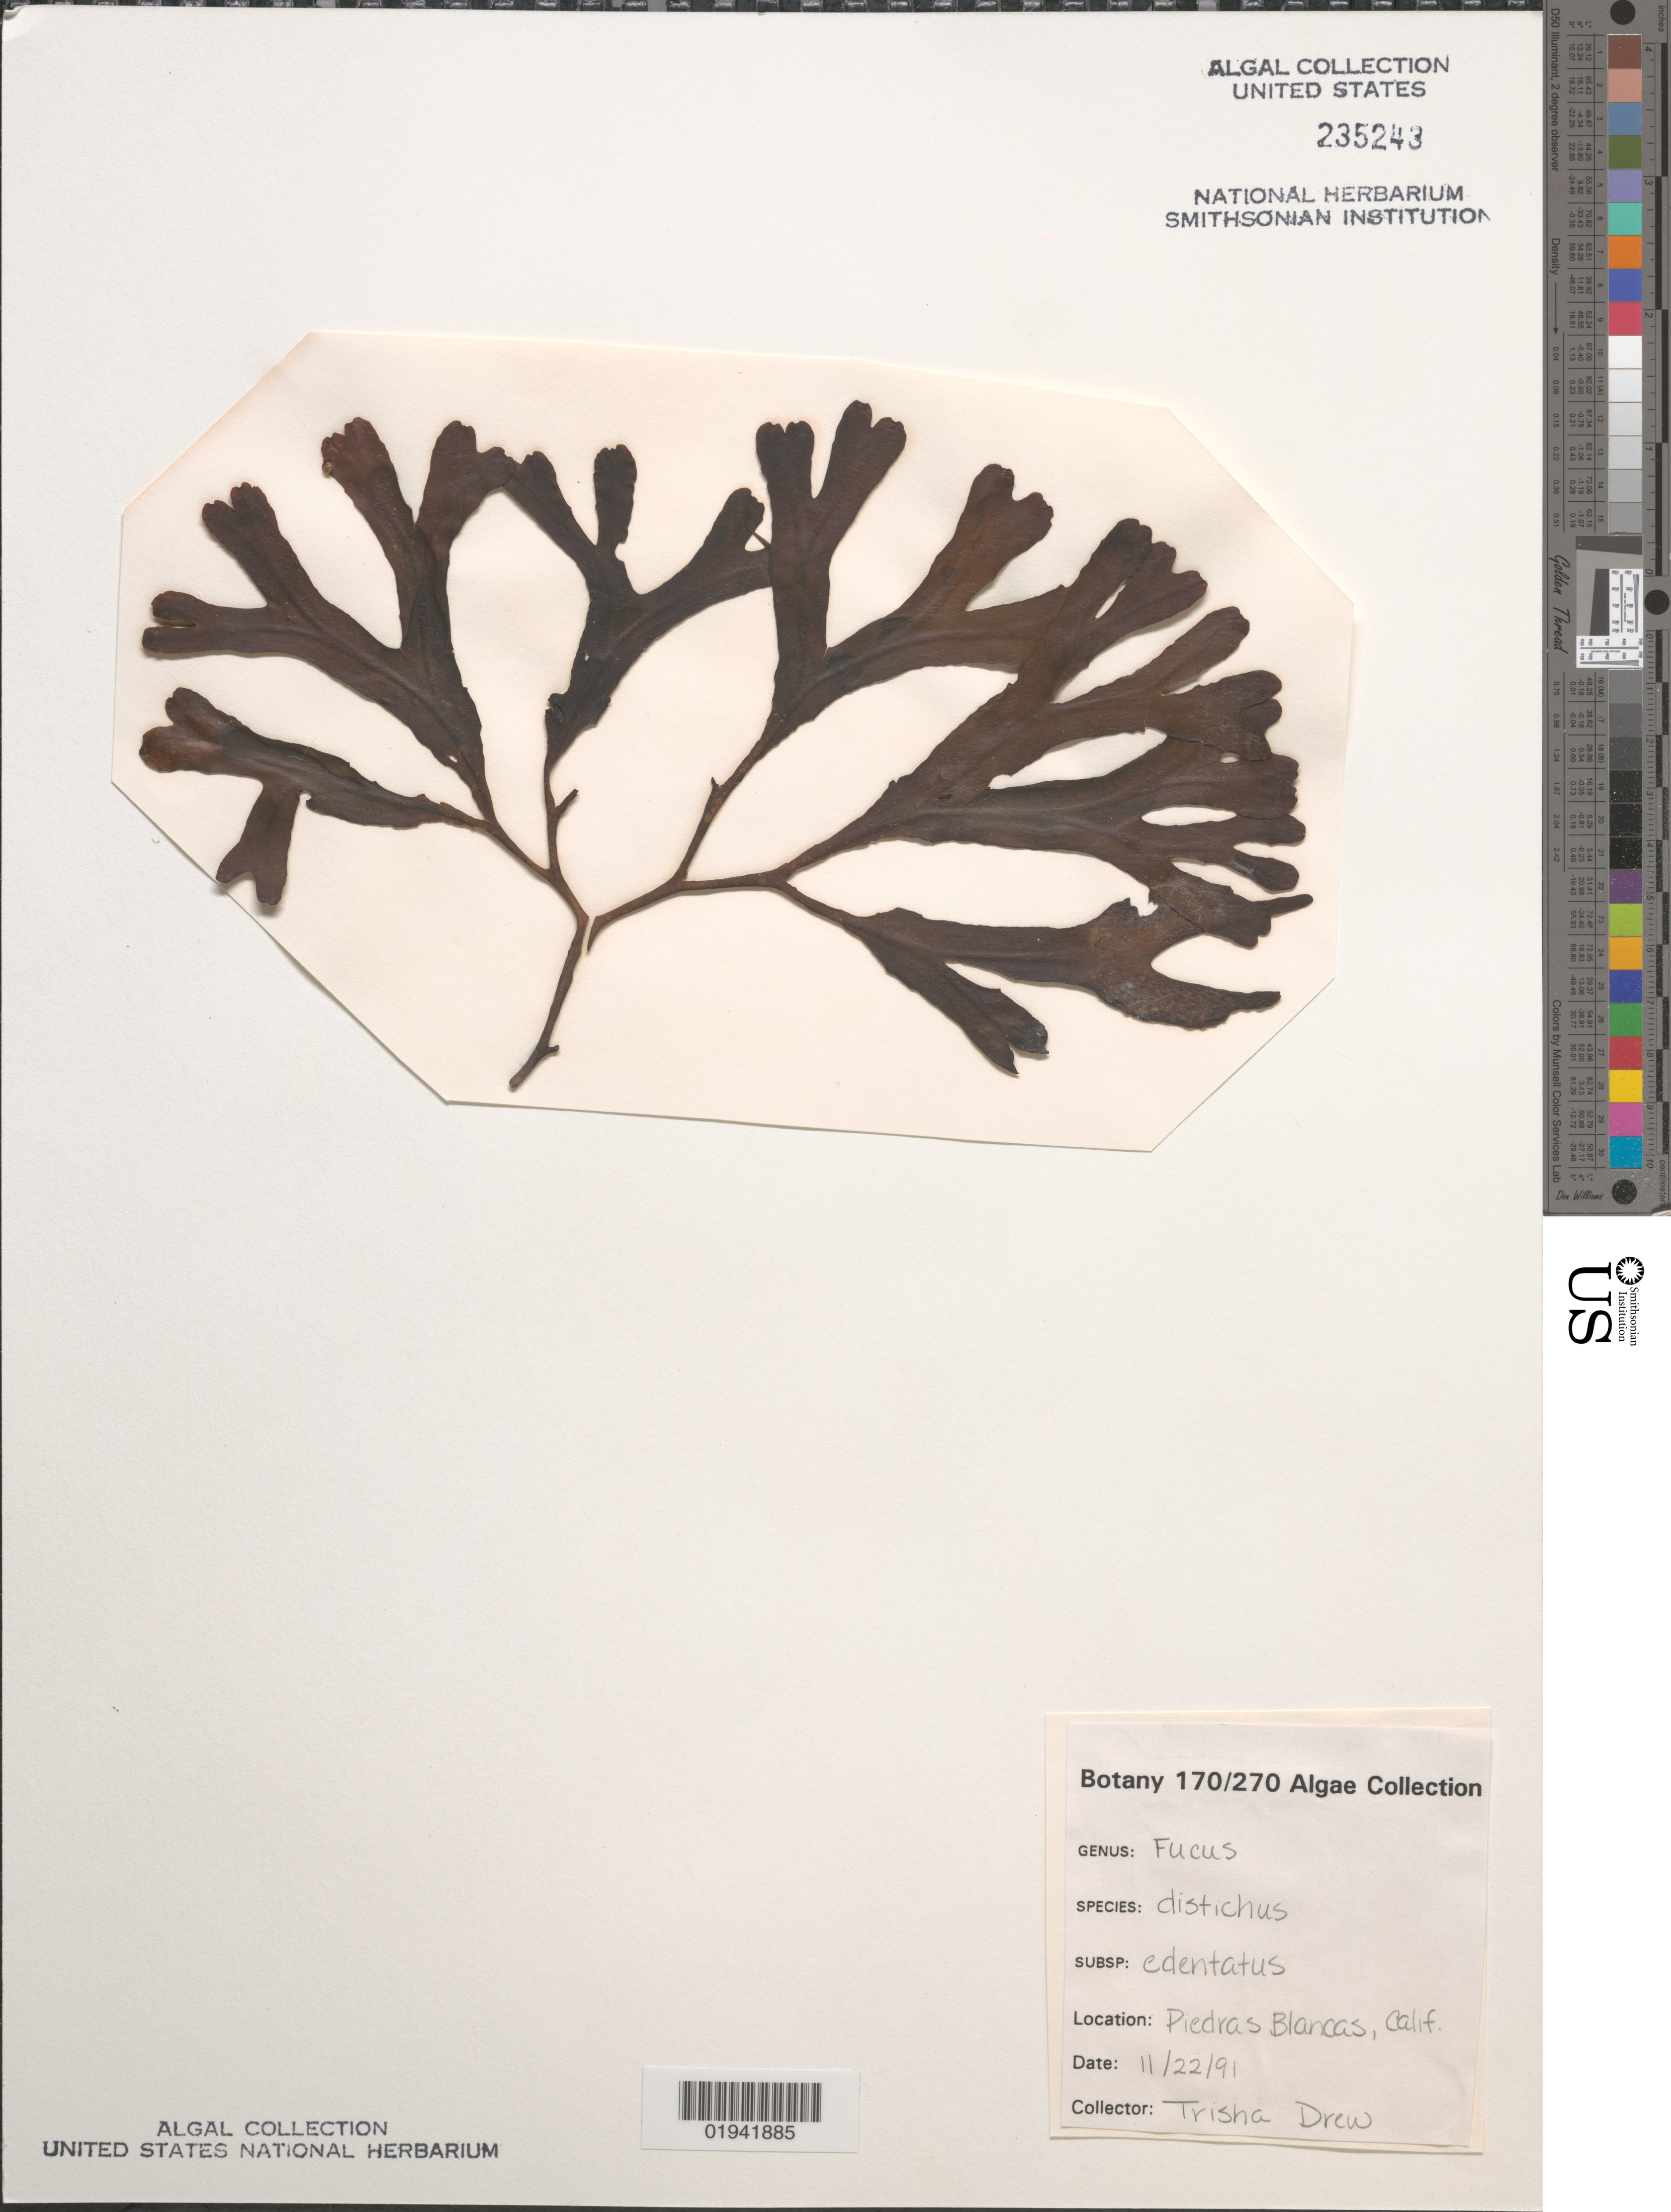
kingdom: Chromista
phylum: Ochrophyta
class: Phaeophyceae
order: Fucales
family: Fucaceae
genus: Fucus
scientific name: Fucus distichus subsp. edentatus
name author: (Bach. Pyl.) H.T. Powell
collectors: T. Drew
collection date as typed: Transcribed d/m/y: 22/11/91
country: United States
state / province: California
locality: Piedras Blancas.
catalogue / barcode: US 235243